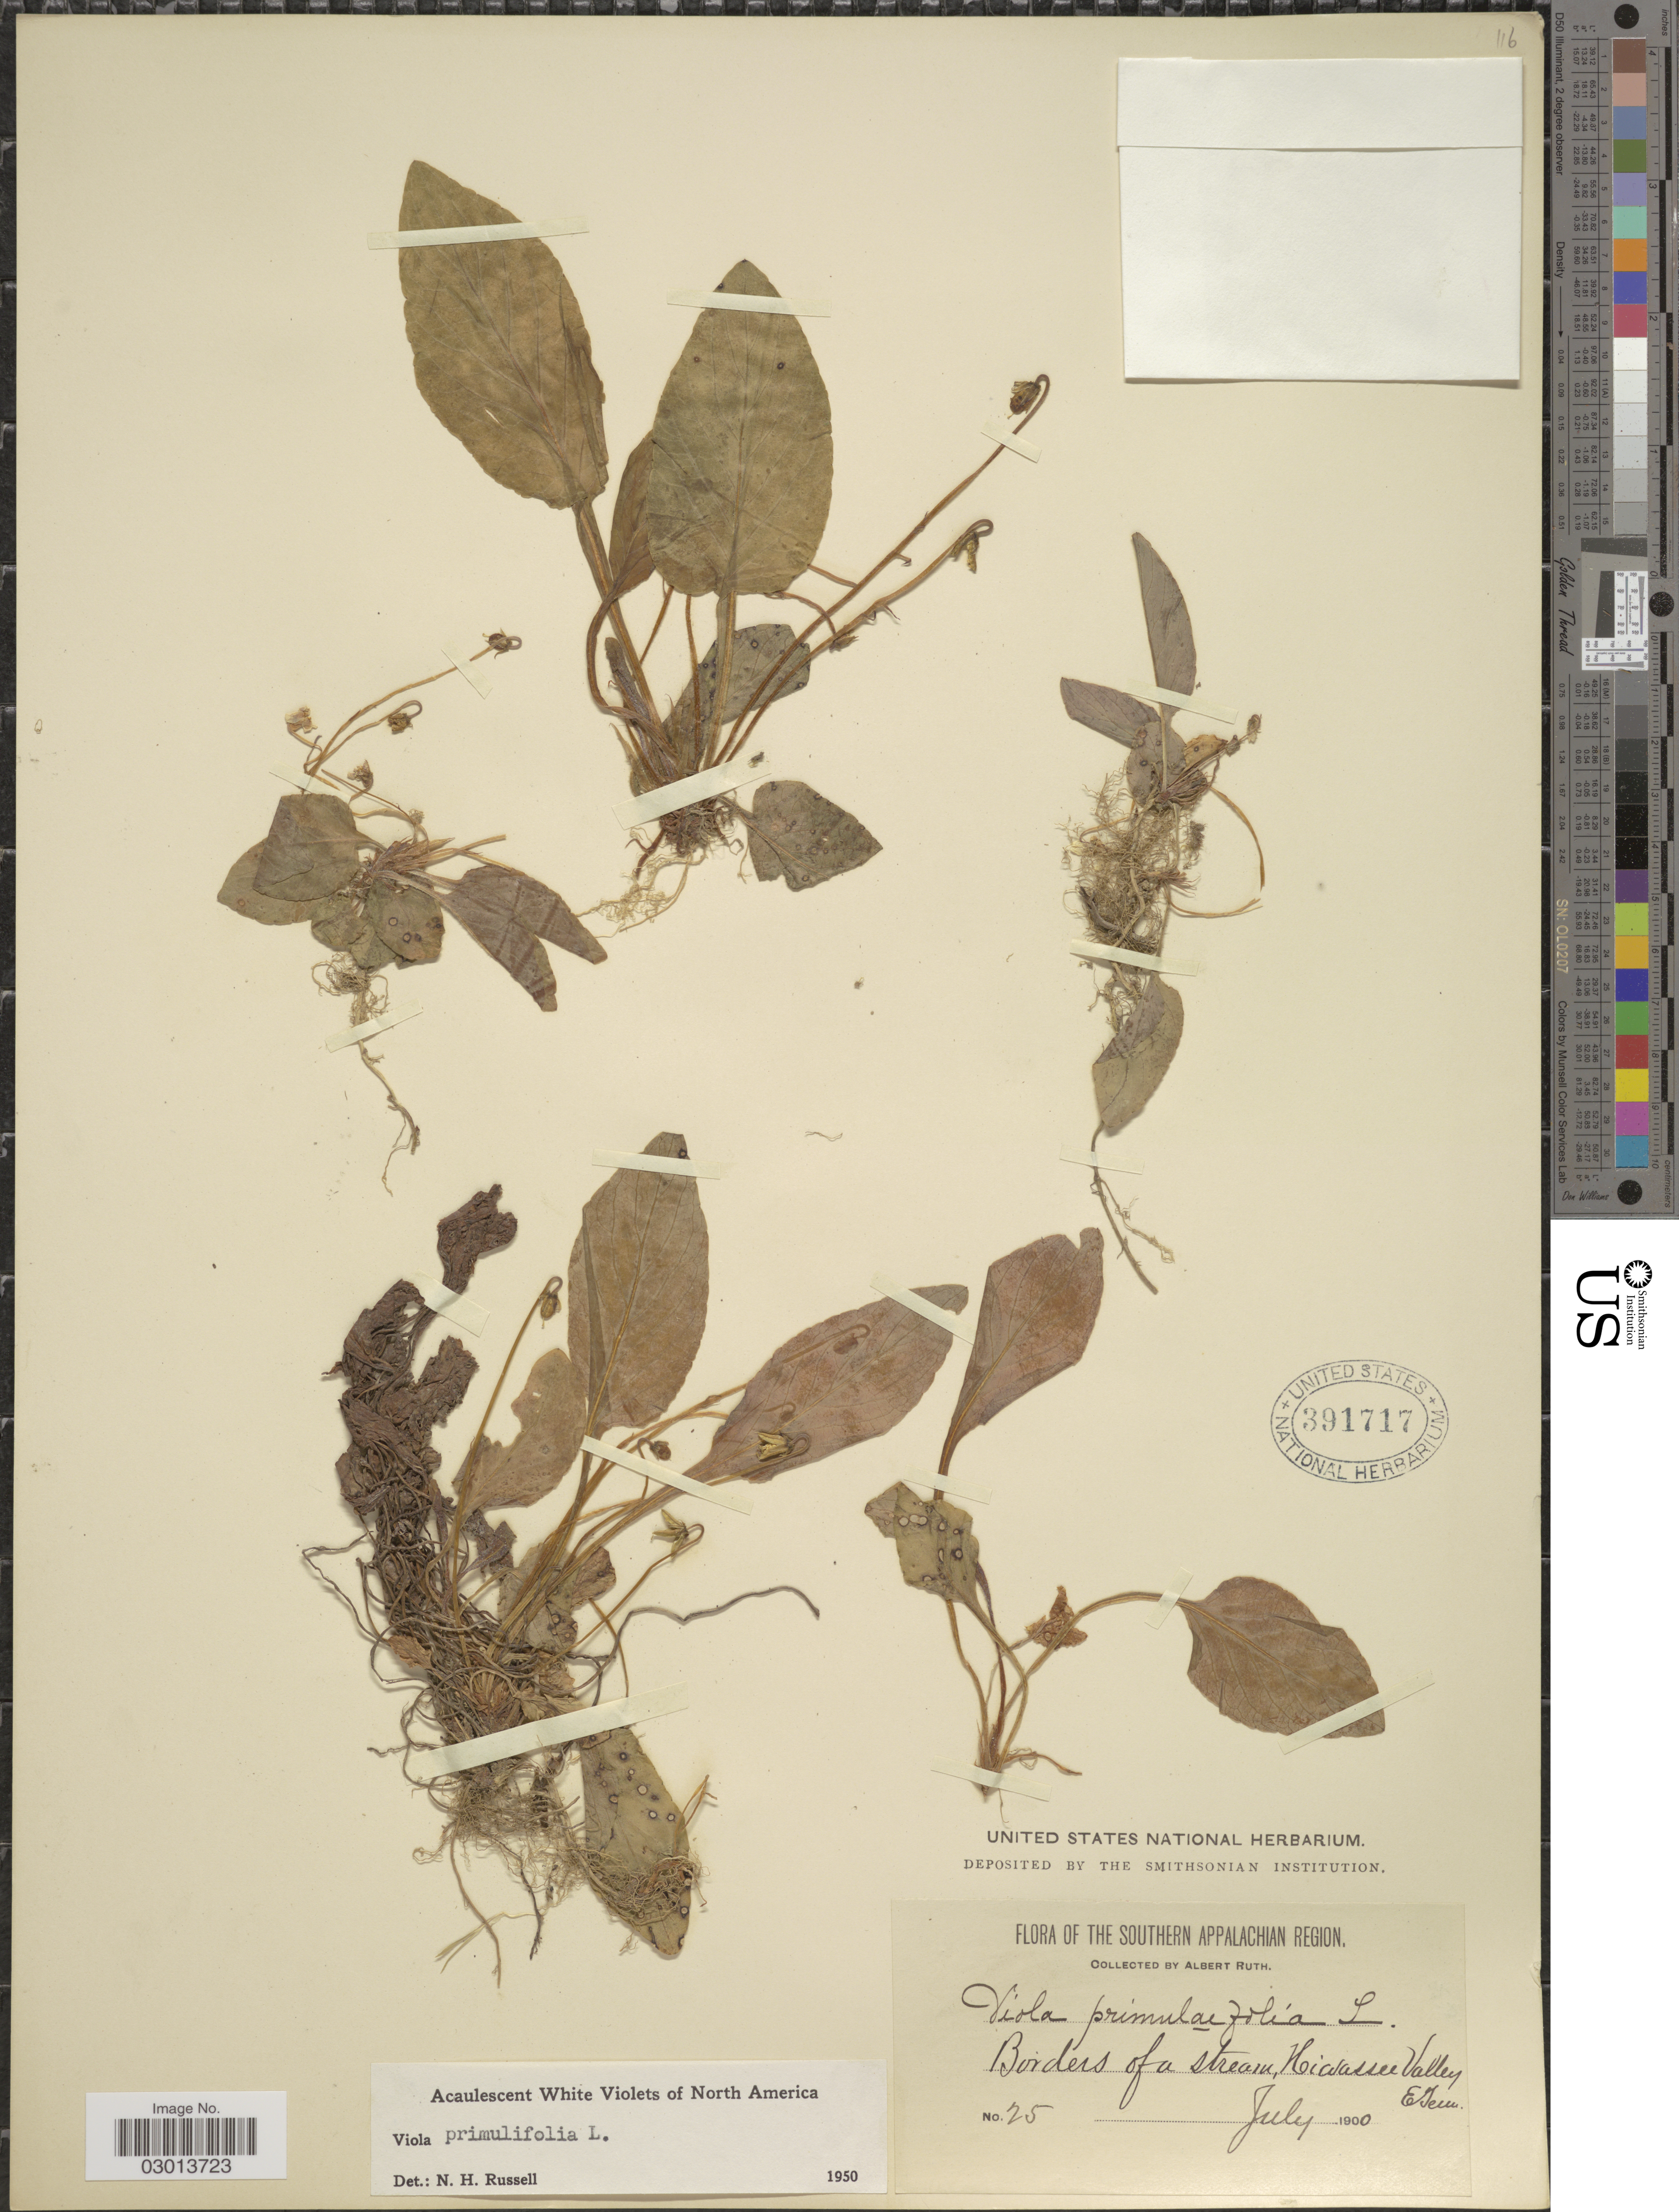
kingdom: Plantae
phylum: Tracheophyta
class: Magnoliopsida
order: Malpighiales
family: Violaceae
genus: Viola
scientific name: Viola primulifolia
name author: L.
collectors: A. Ruth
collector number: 25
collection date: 1900-07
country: United States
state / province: Tennessee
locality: The Southern Appalachian Region. Borders of a stream, Hiwassee Valley, E. Tenn.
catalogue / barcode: US 391717